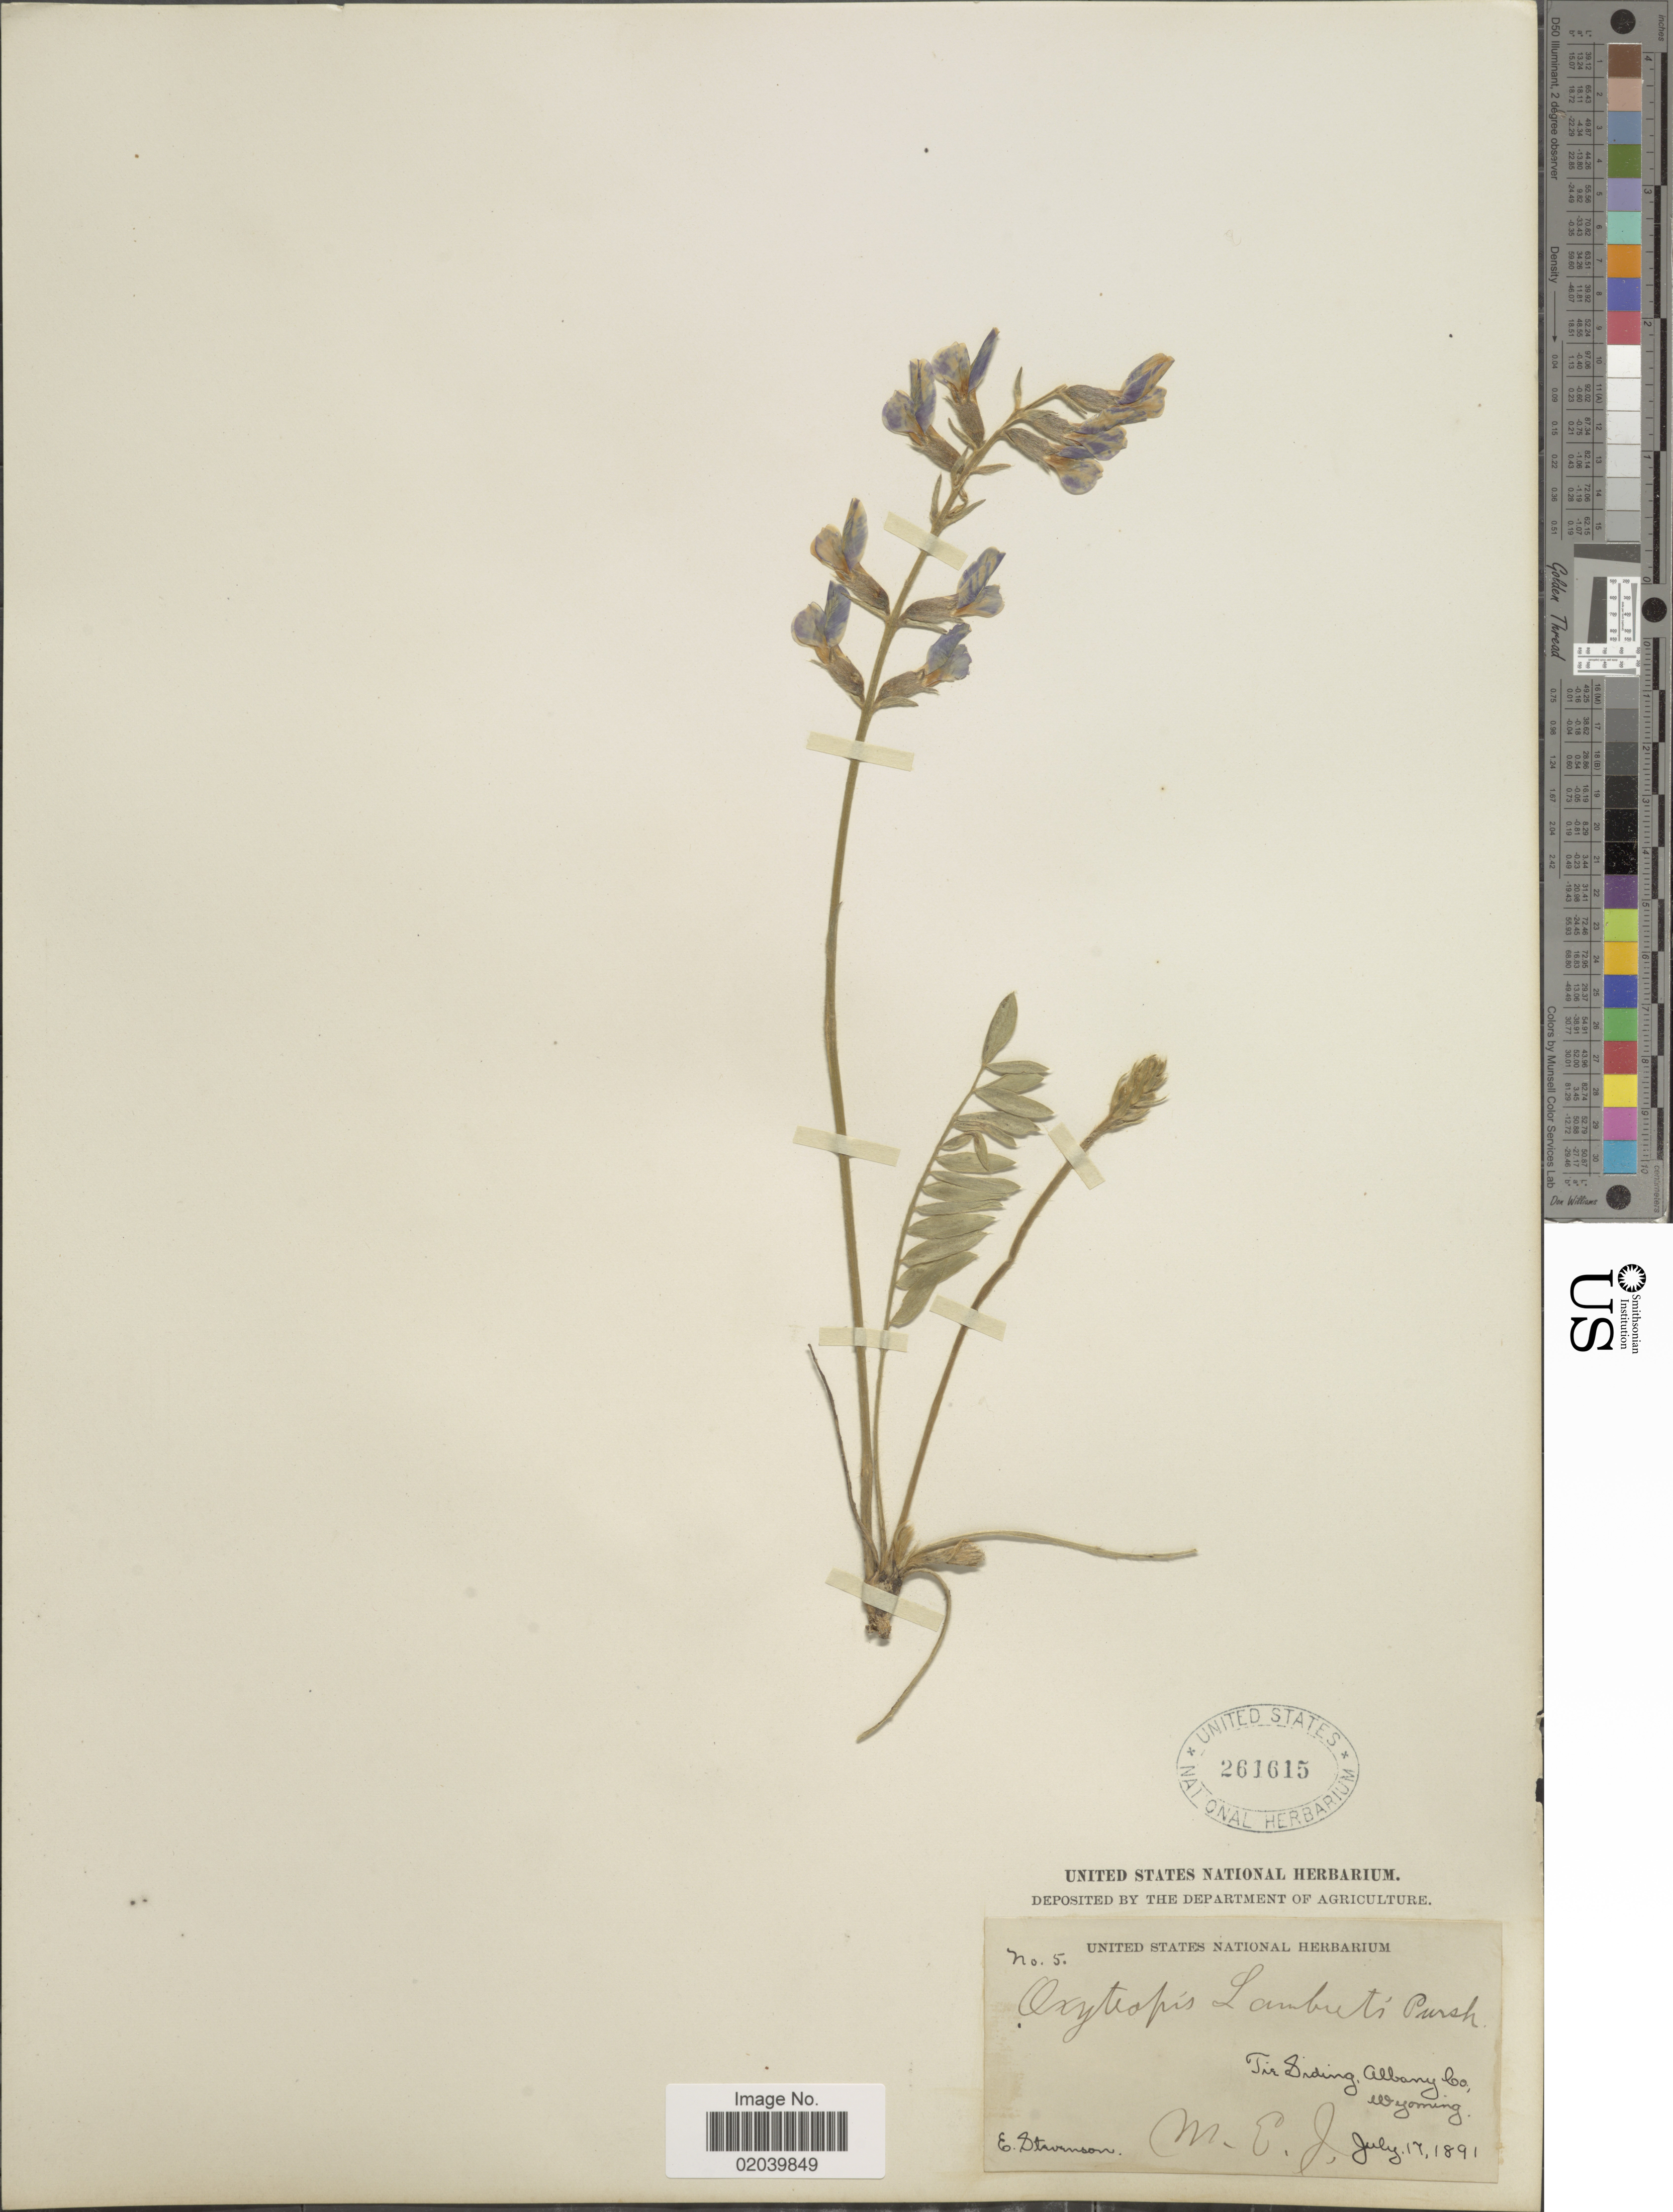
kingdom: Plantae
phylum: Tracheophyta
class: Magnoliopsida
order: Fabales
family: Fabaceae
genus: Oxytropis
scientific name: Oxytropis lambertii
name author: Pursh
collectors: E. Stevenson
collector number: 5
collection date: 1891-07-17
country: United States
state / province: Wyoming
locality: Tie Siding, Albany Co.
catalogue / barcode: US 261615